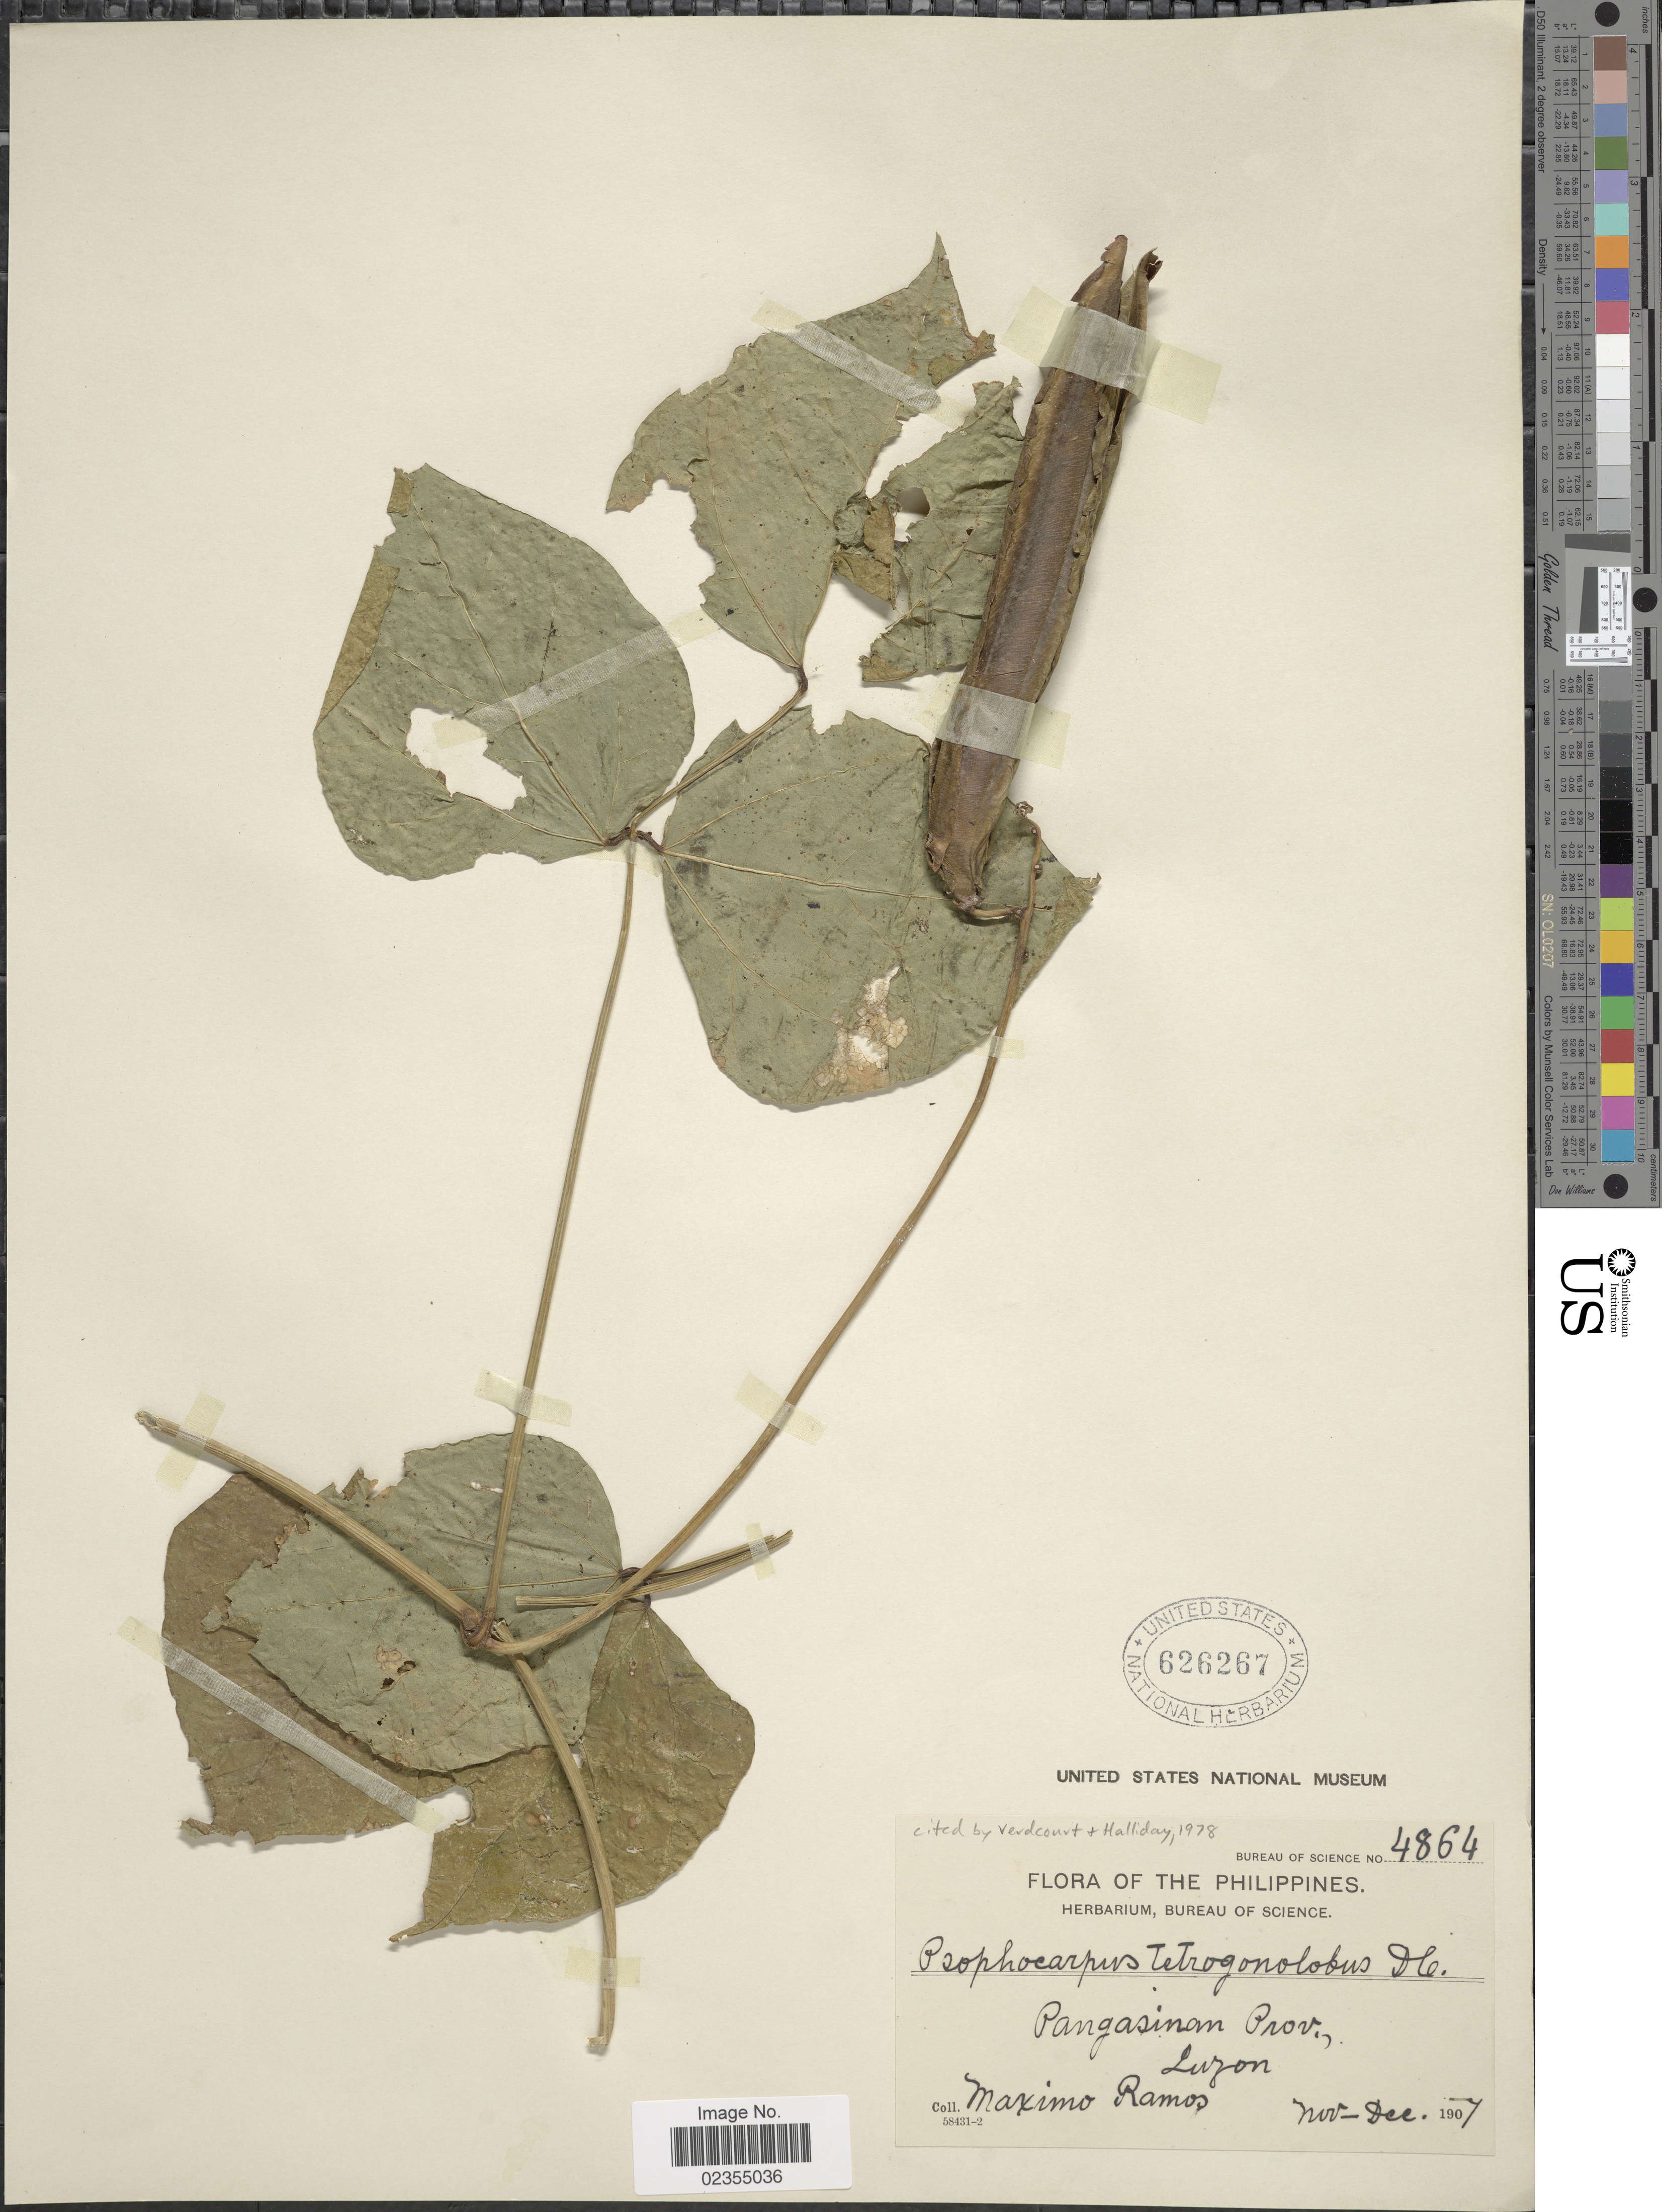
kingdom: Plantae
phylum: Tracheophyta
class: Magnoliopsida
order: Fabales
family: Fabaceae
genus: Psophocarpus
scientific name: Psophocarpus tetragonolobus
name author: (L.) DC.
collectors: M. Ramos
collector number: Bureau of Science 4864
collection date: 1907-11/1907-12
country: Philippines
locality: Pangasinan Prov., Luzon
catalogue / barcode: US 626267